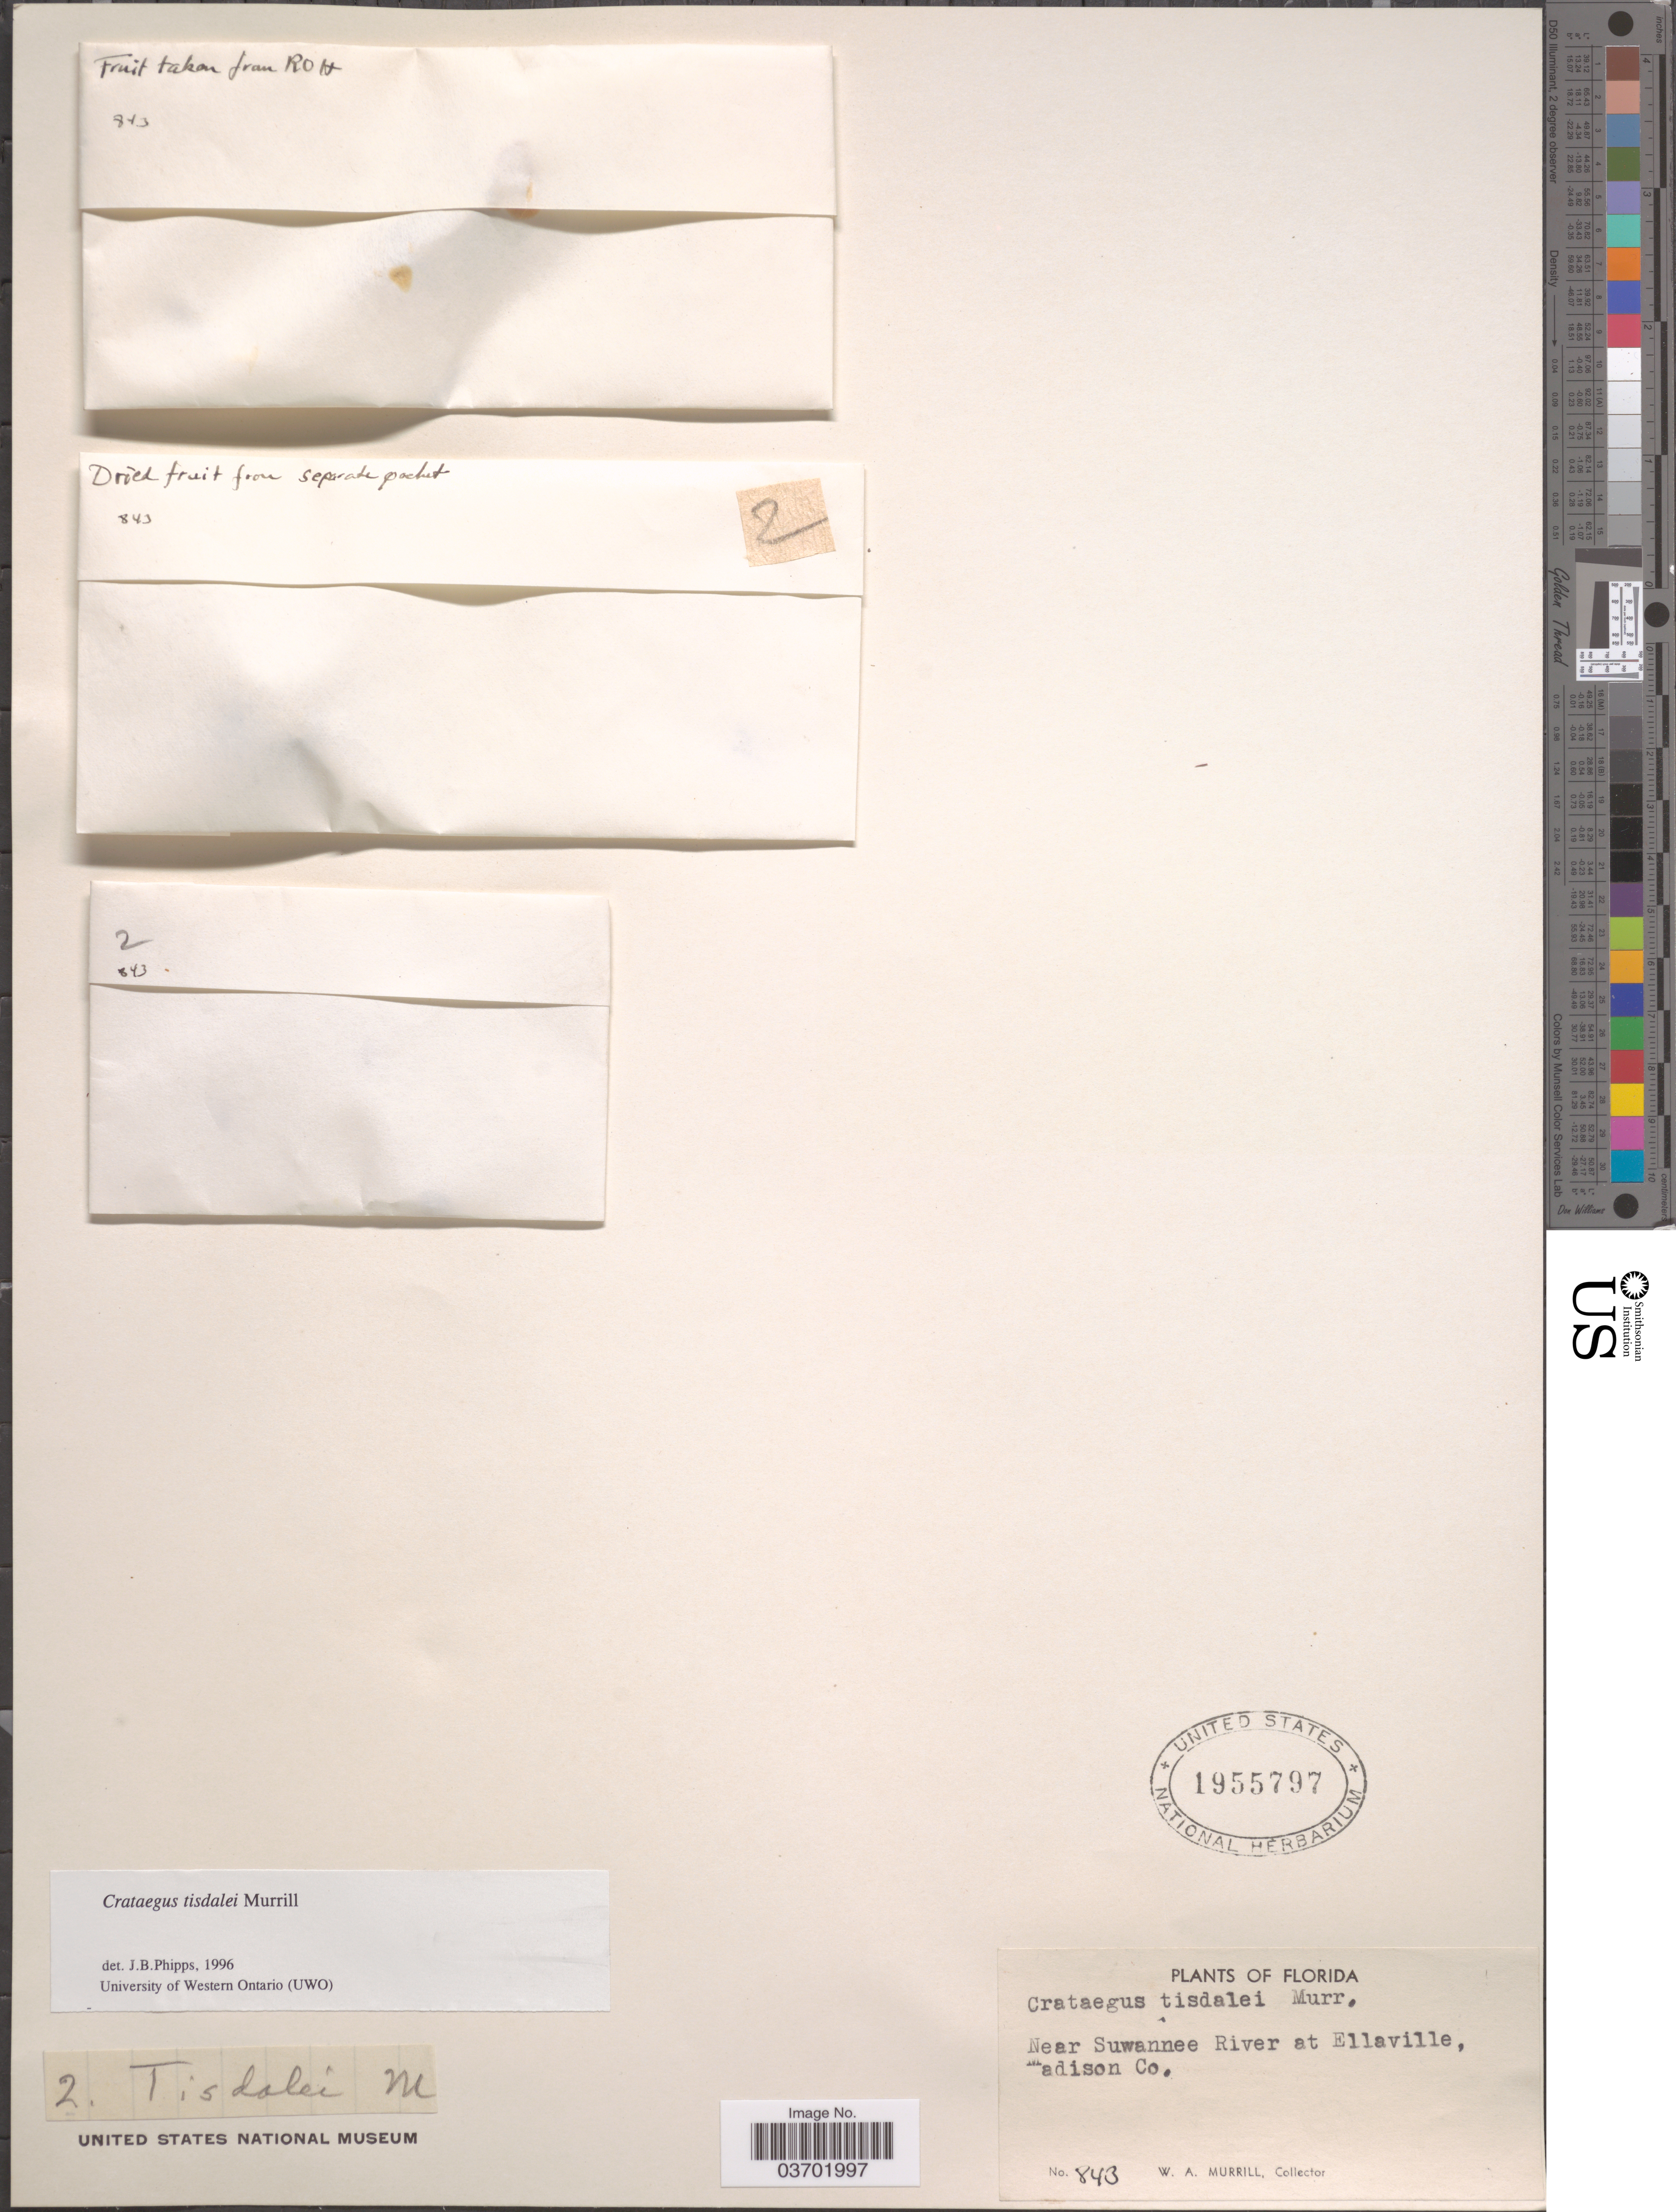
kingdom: Plantae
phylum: Tracheophyta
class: Magnoliopsida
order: Rosales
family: Rosaceae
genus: Crataegus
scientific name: Crataegus tisdalei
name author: Murrill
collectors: W. A. Murrill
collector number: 843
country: United States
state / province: Florida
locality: Near Suwannee River at Ellaville, Madison Co.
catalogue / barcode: US 1955797